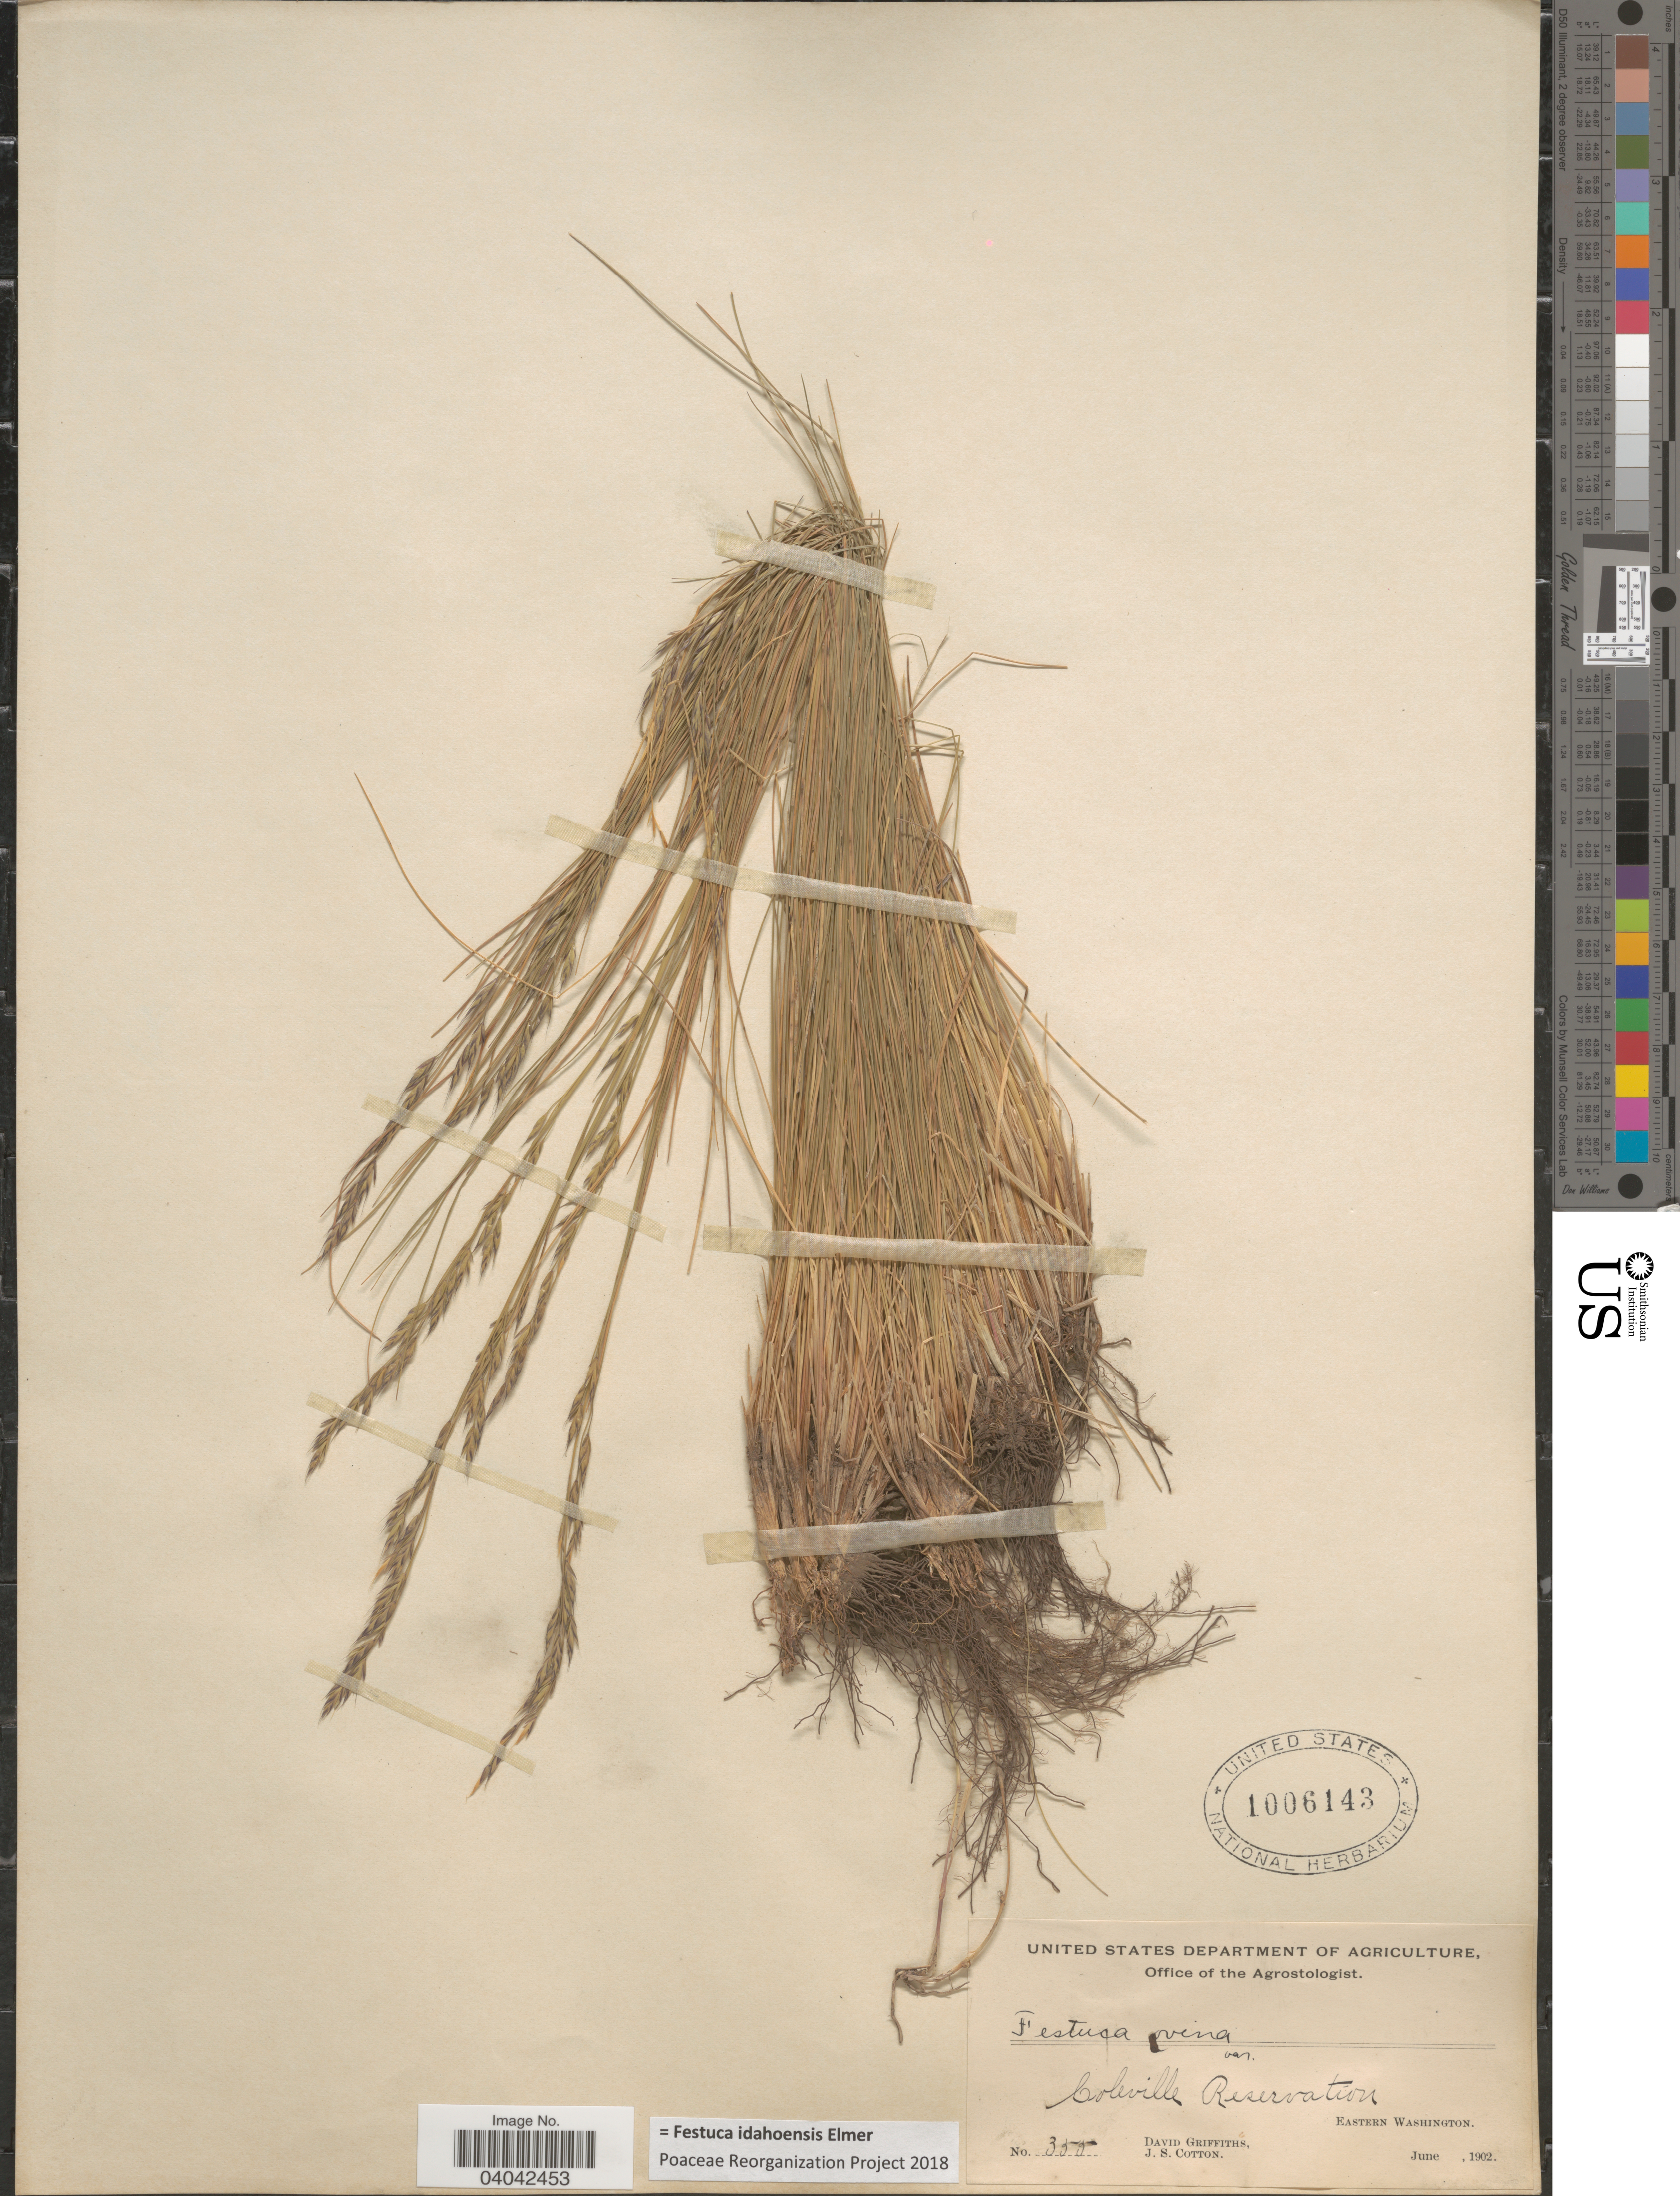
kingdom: Plantae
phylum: Tracheophyta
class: Liliopsida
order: Poales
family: Poaceae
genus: Festuca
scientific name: Festuca idahoensis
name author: Elmer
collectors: D. Griffiths & J. S. Cotton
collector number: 355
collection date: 1902-06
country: United States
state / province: Washington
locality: Coleville Reservation. Eastern Washington.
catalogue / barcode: US 1006143